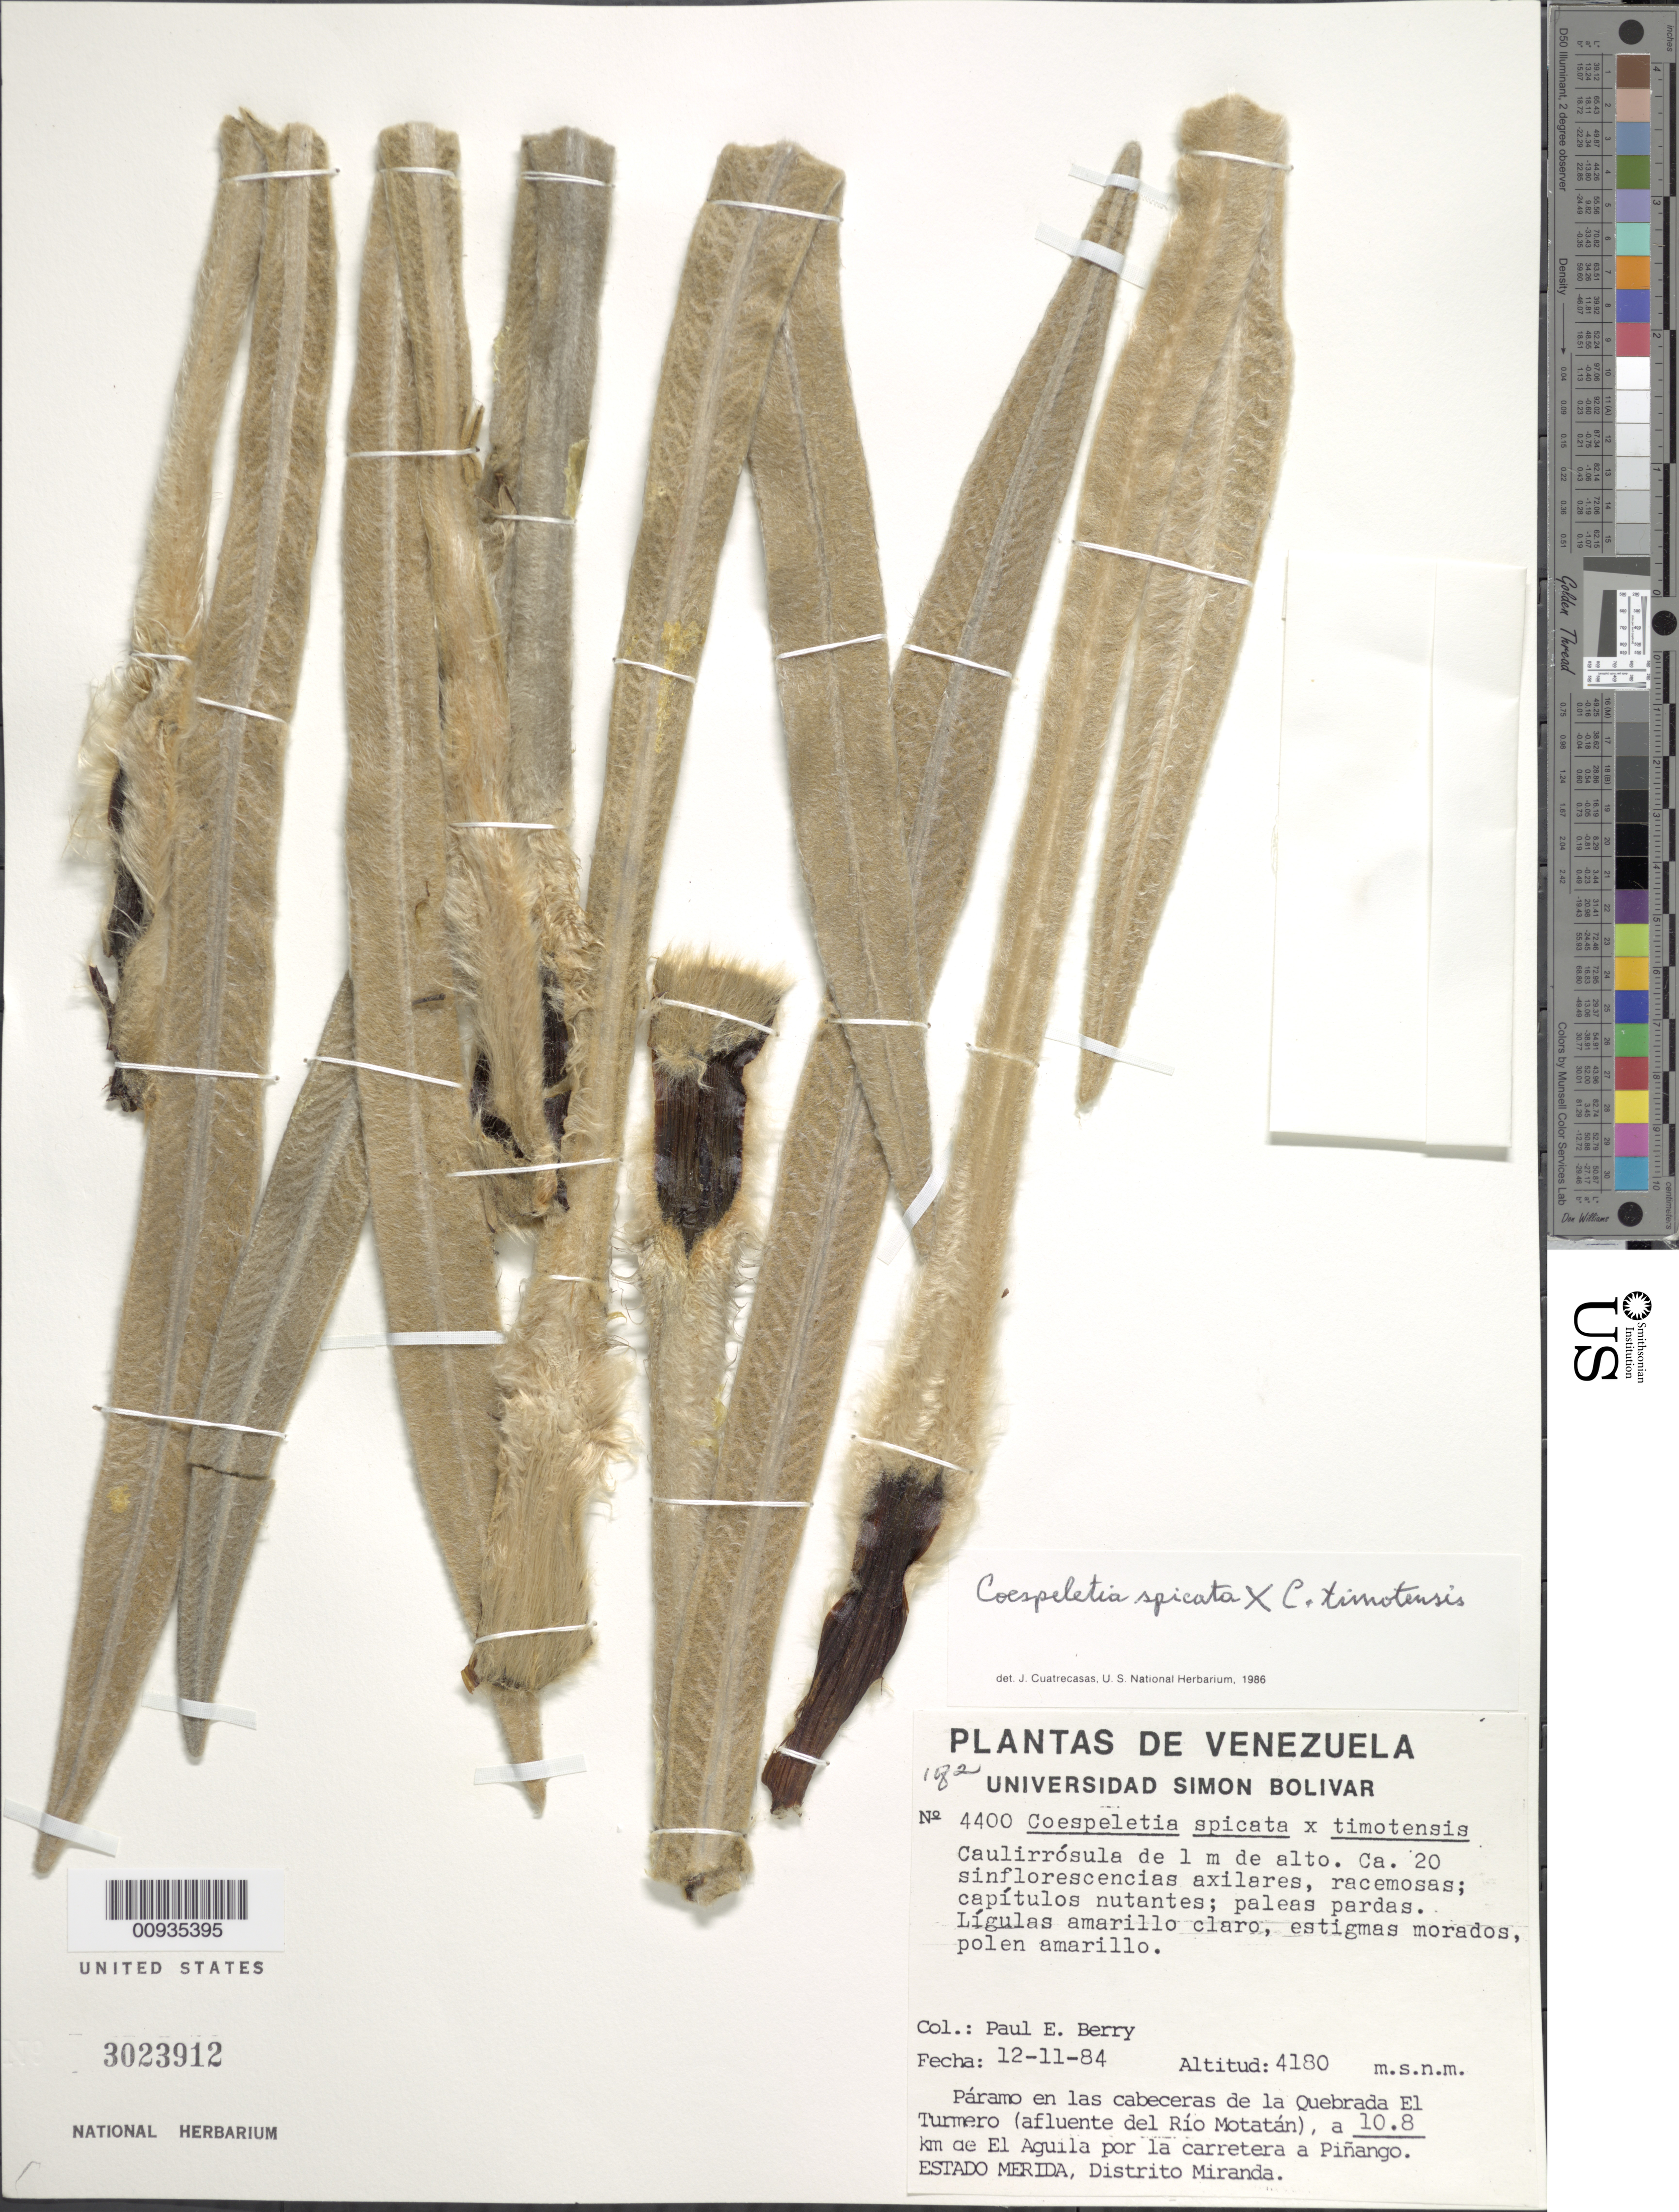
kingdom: Plantae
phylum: Tracheophyta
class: Magnoliopsida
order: Asterales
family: Asteraceae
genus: Coespeletia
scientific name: Coespeletia spicata x C. timotensis (Cuatrec.) Cuatrec.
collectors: P. E. Berry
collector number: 4400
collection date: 1984-11-12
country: Venezuela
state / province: Mérida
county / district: Miranda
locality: Páramo en las cabeceras de la Quebrada El Turmero (afluente del Río Motatán), a 10.8 km de El Águila por la carretera a Piñango .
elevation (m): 4180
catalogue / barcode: US 3023912